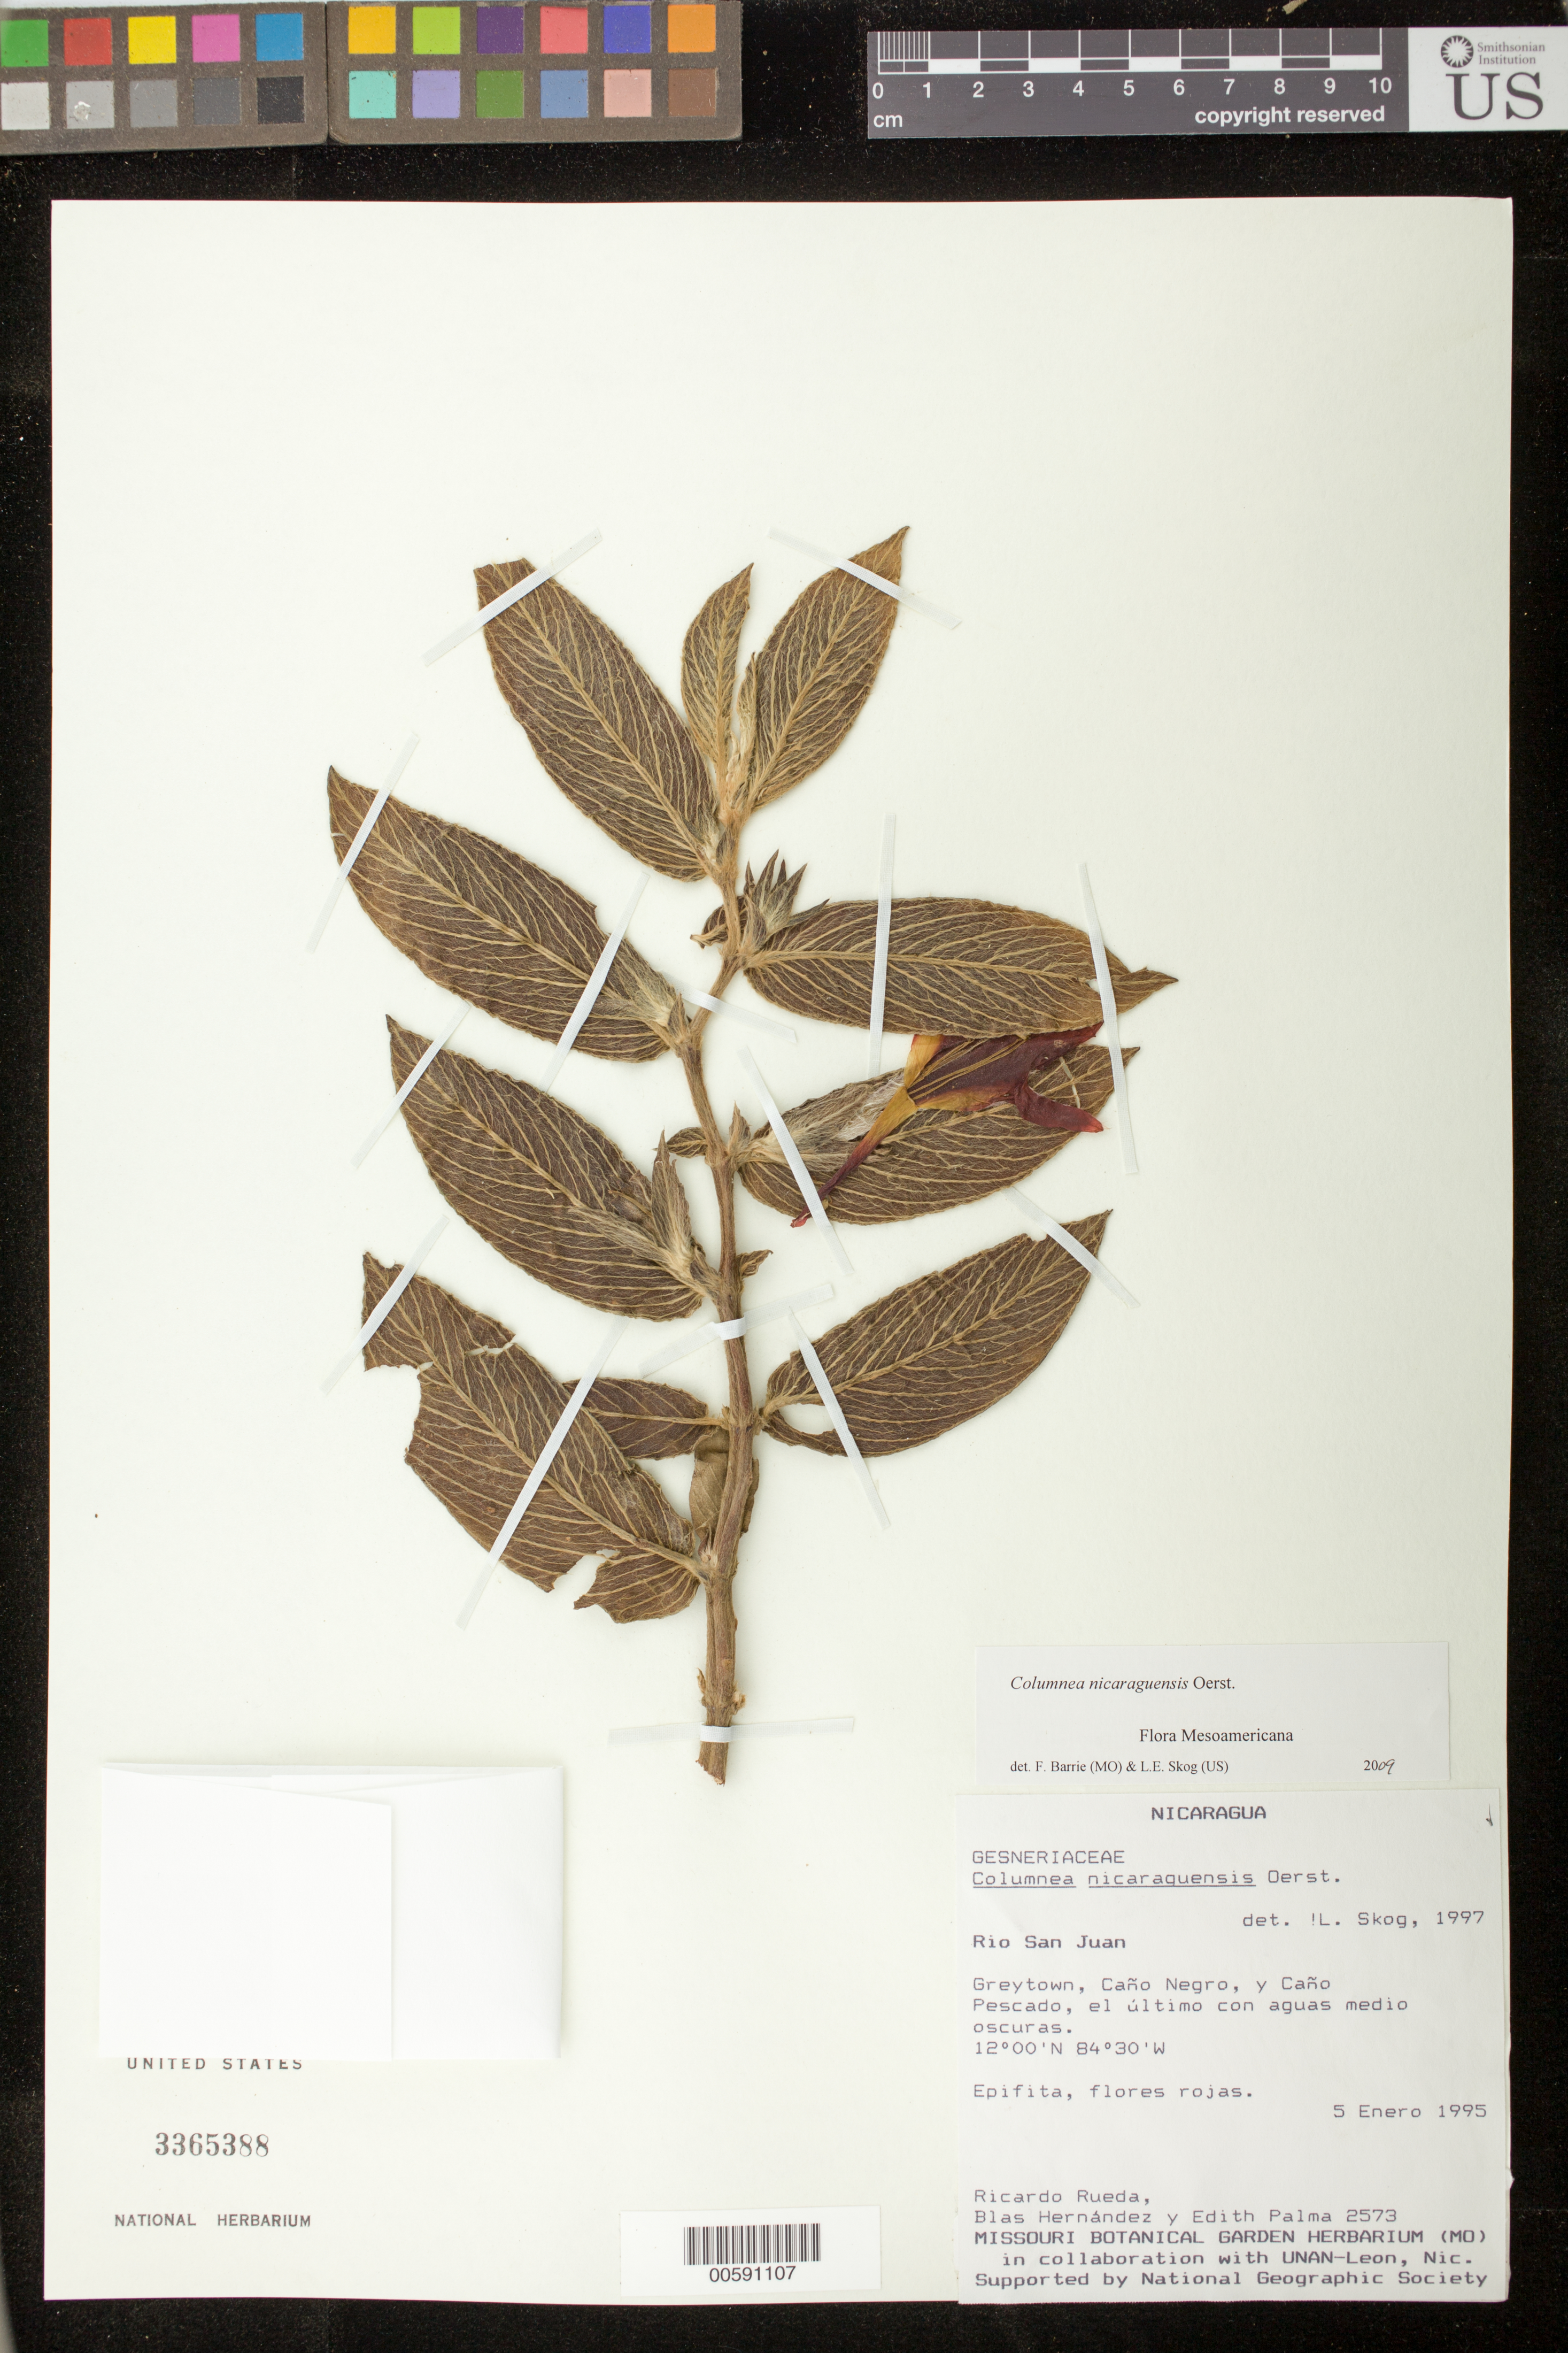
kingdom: Plantae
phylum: Tracheophyta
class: Magnoliopsida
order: Lamiales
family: Gesneriaceae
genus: Columnea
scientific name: Columnea nicaraguensis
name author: Oerst.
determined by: Skog, Laurence E.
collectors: R. Rueda, B. Hernández & E. Palma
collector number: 2573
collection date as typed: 05 Jan 1995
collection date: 1995-01-05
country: Nicaragua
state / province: Rio San Juan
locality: Greytown, Caño Negro, y Caño Pescado, el último con aguas medio oscuras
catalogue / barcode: US 3365388